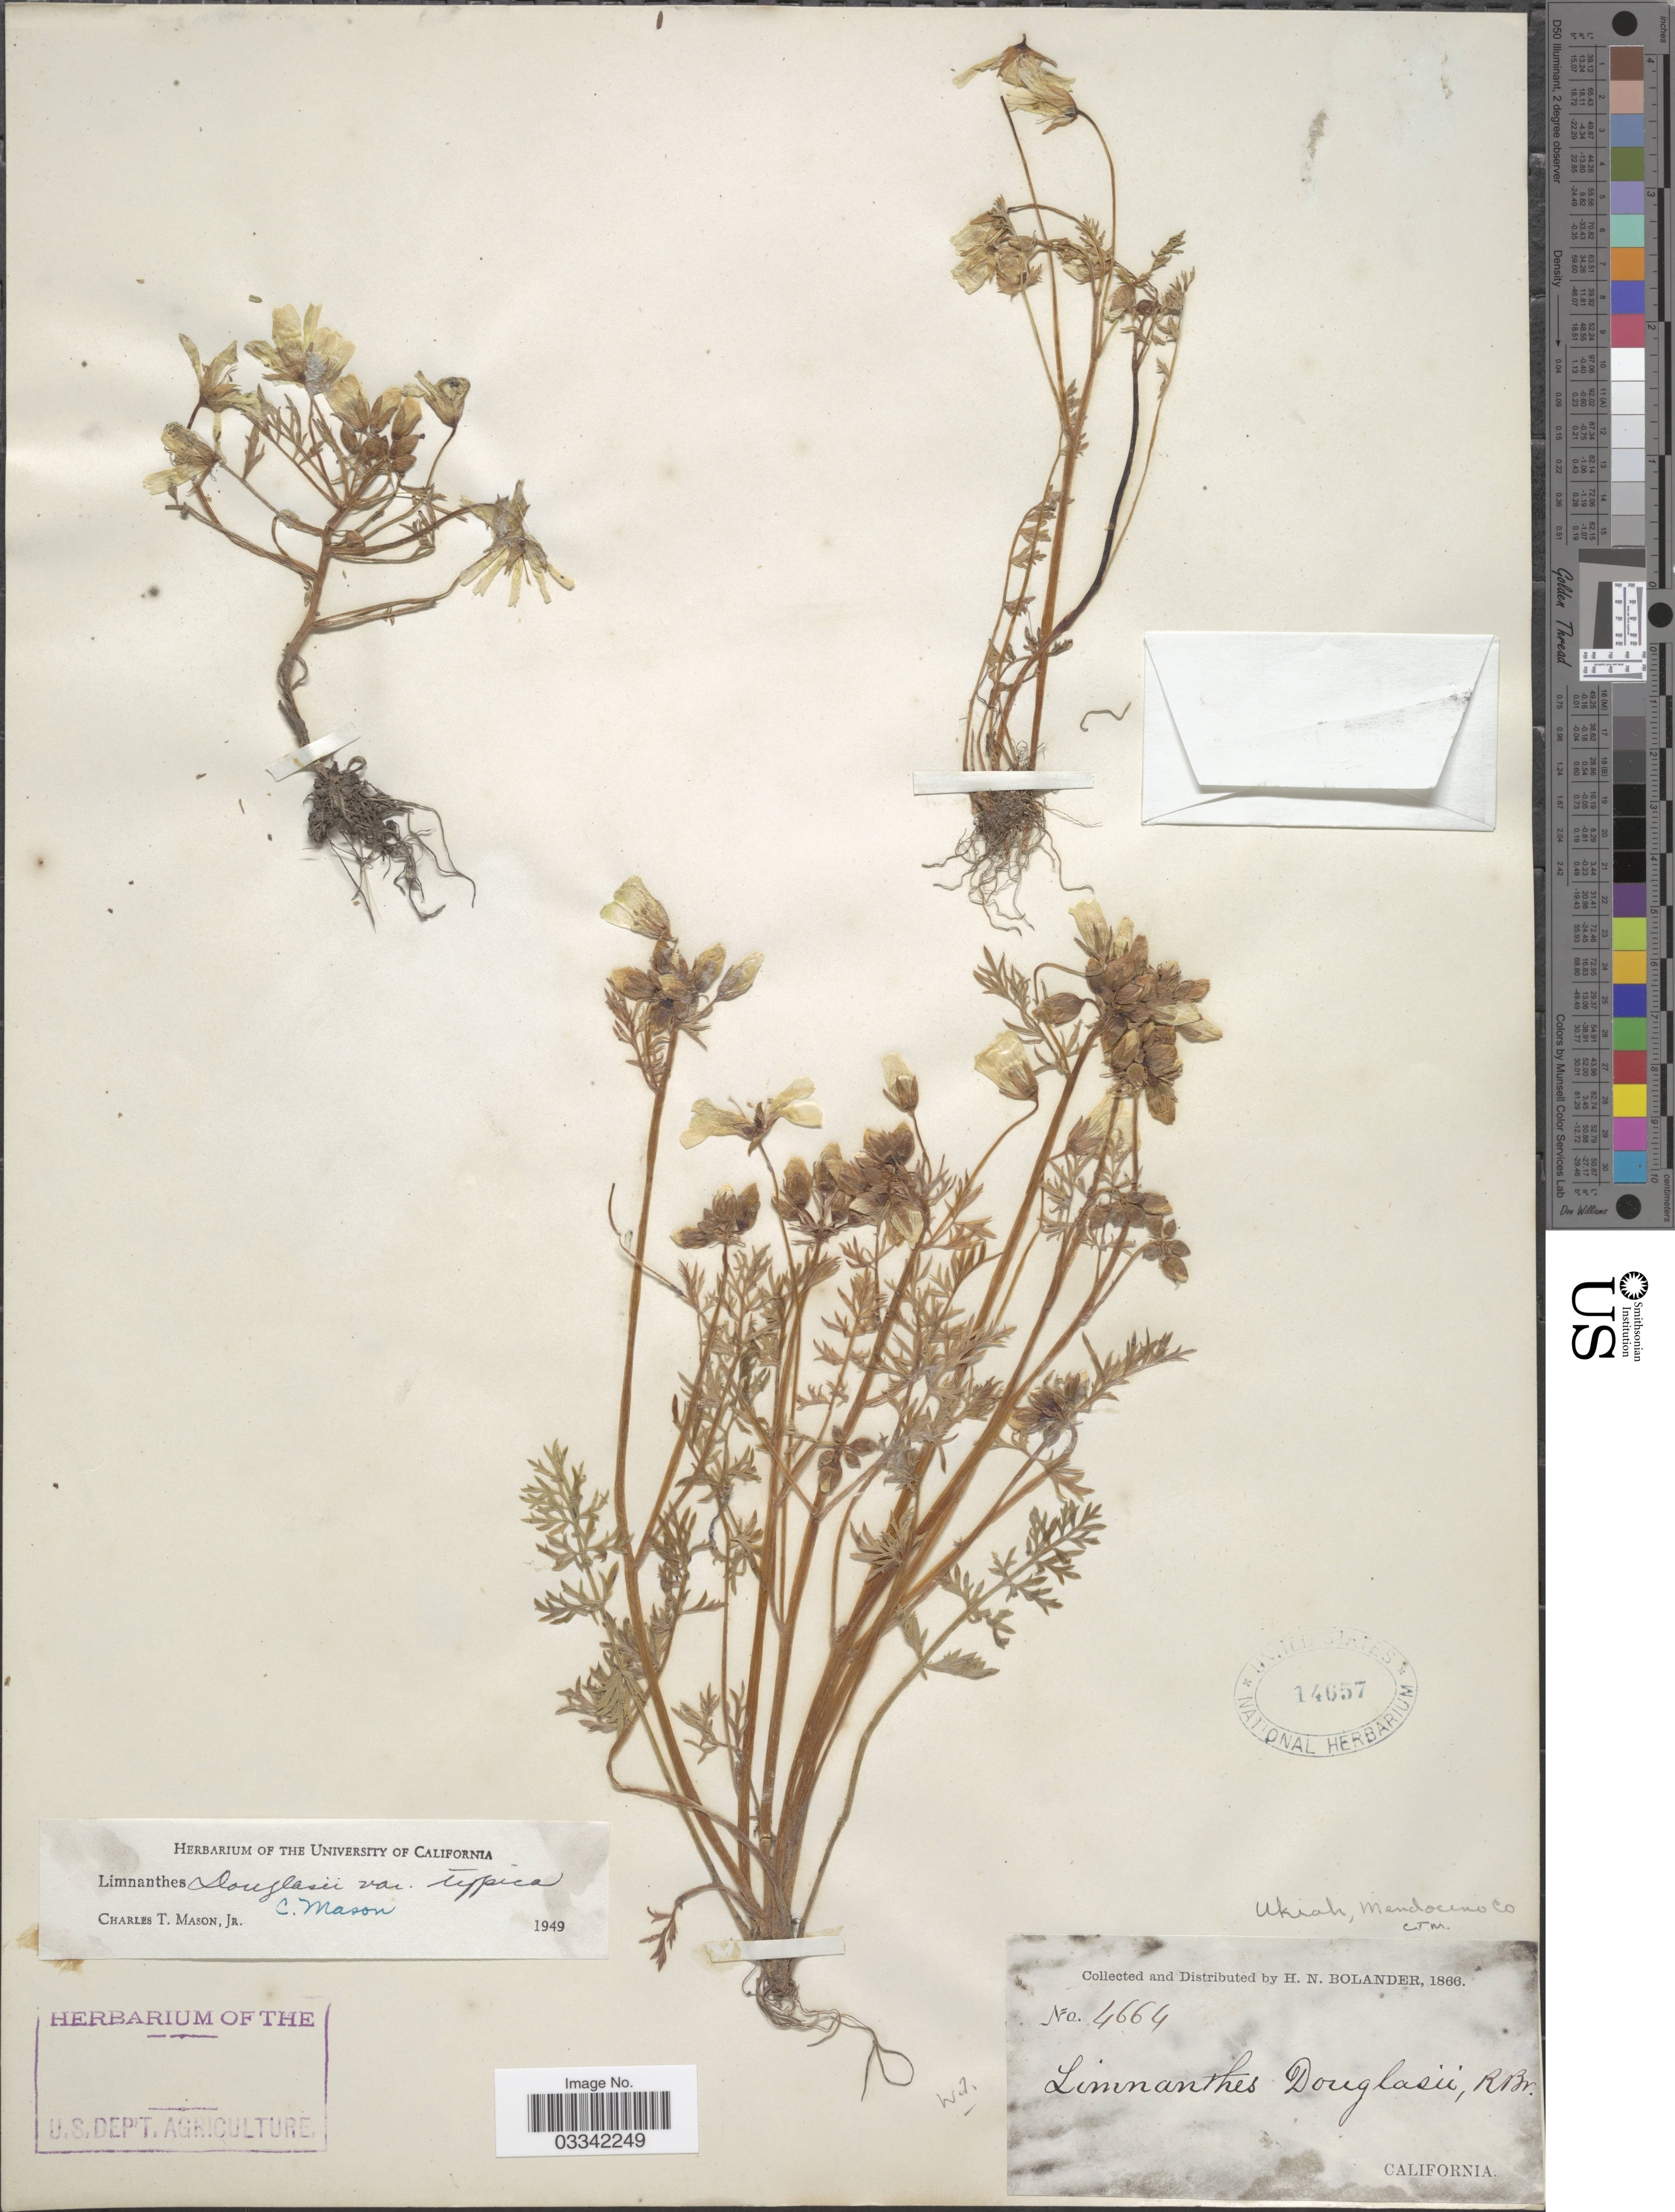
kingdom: Plantae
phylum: Tracheophyta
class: Magnoliopsida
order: Brassicales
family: Limnanthaceae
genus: Limnanthes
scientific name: Limnanthes douglasii var. douglasii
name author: R. Br.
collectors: H. Bolander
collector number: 4664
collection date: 1866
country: United States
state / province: California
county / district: Mendocino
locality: Ukiah, Mendocino Co.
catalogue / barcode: US 14657